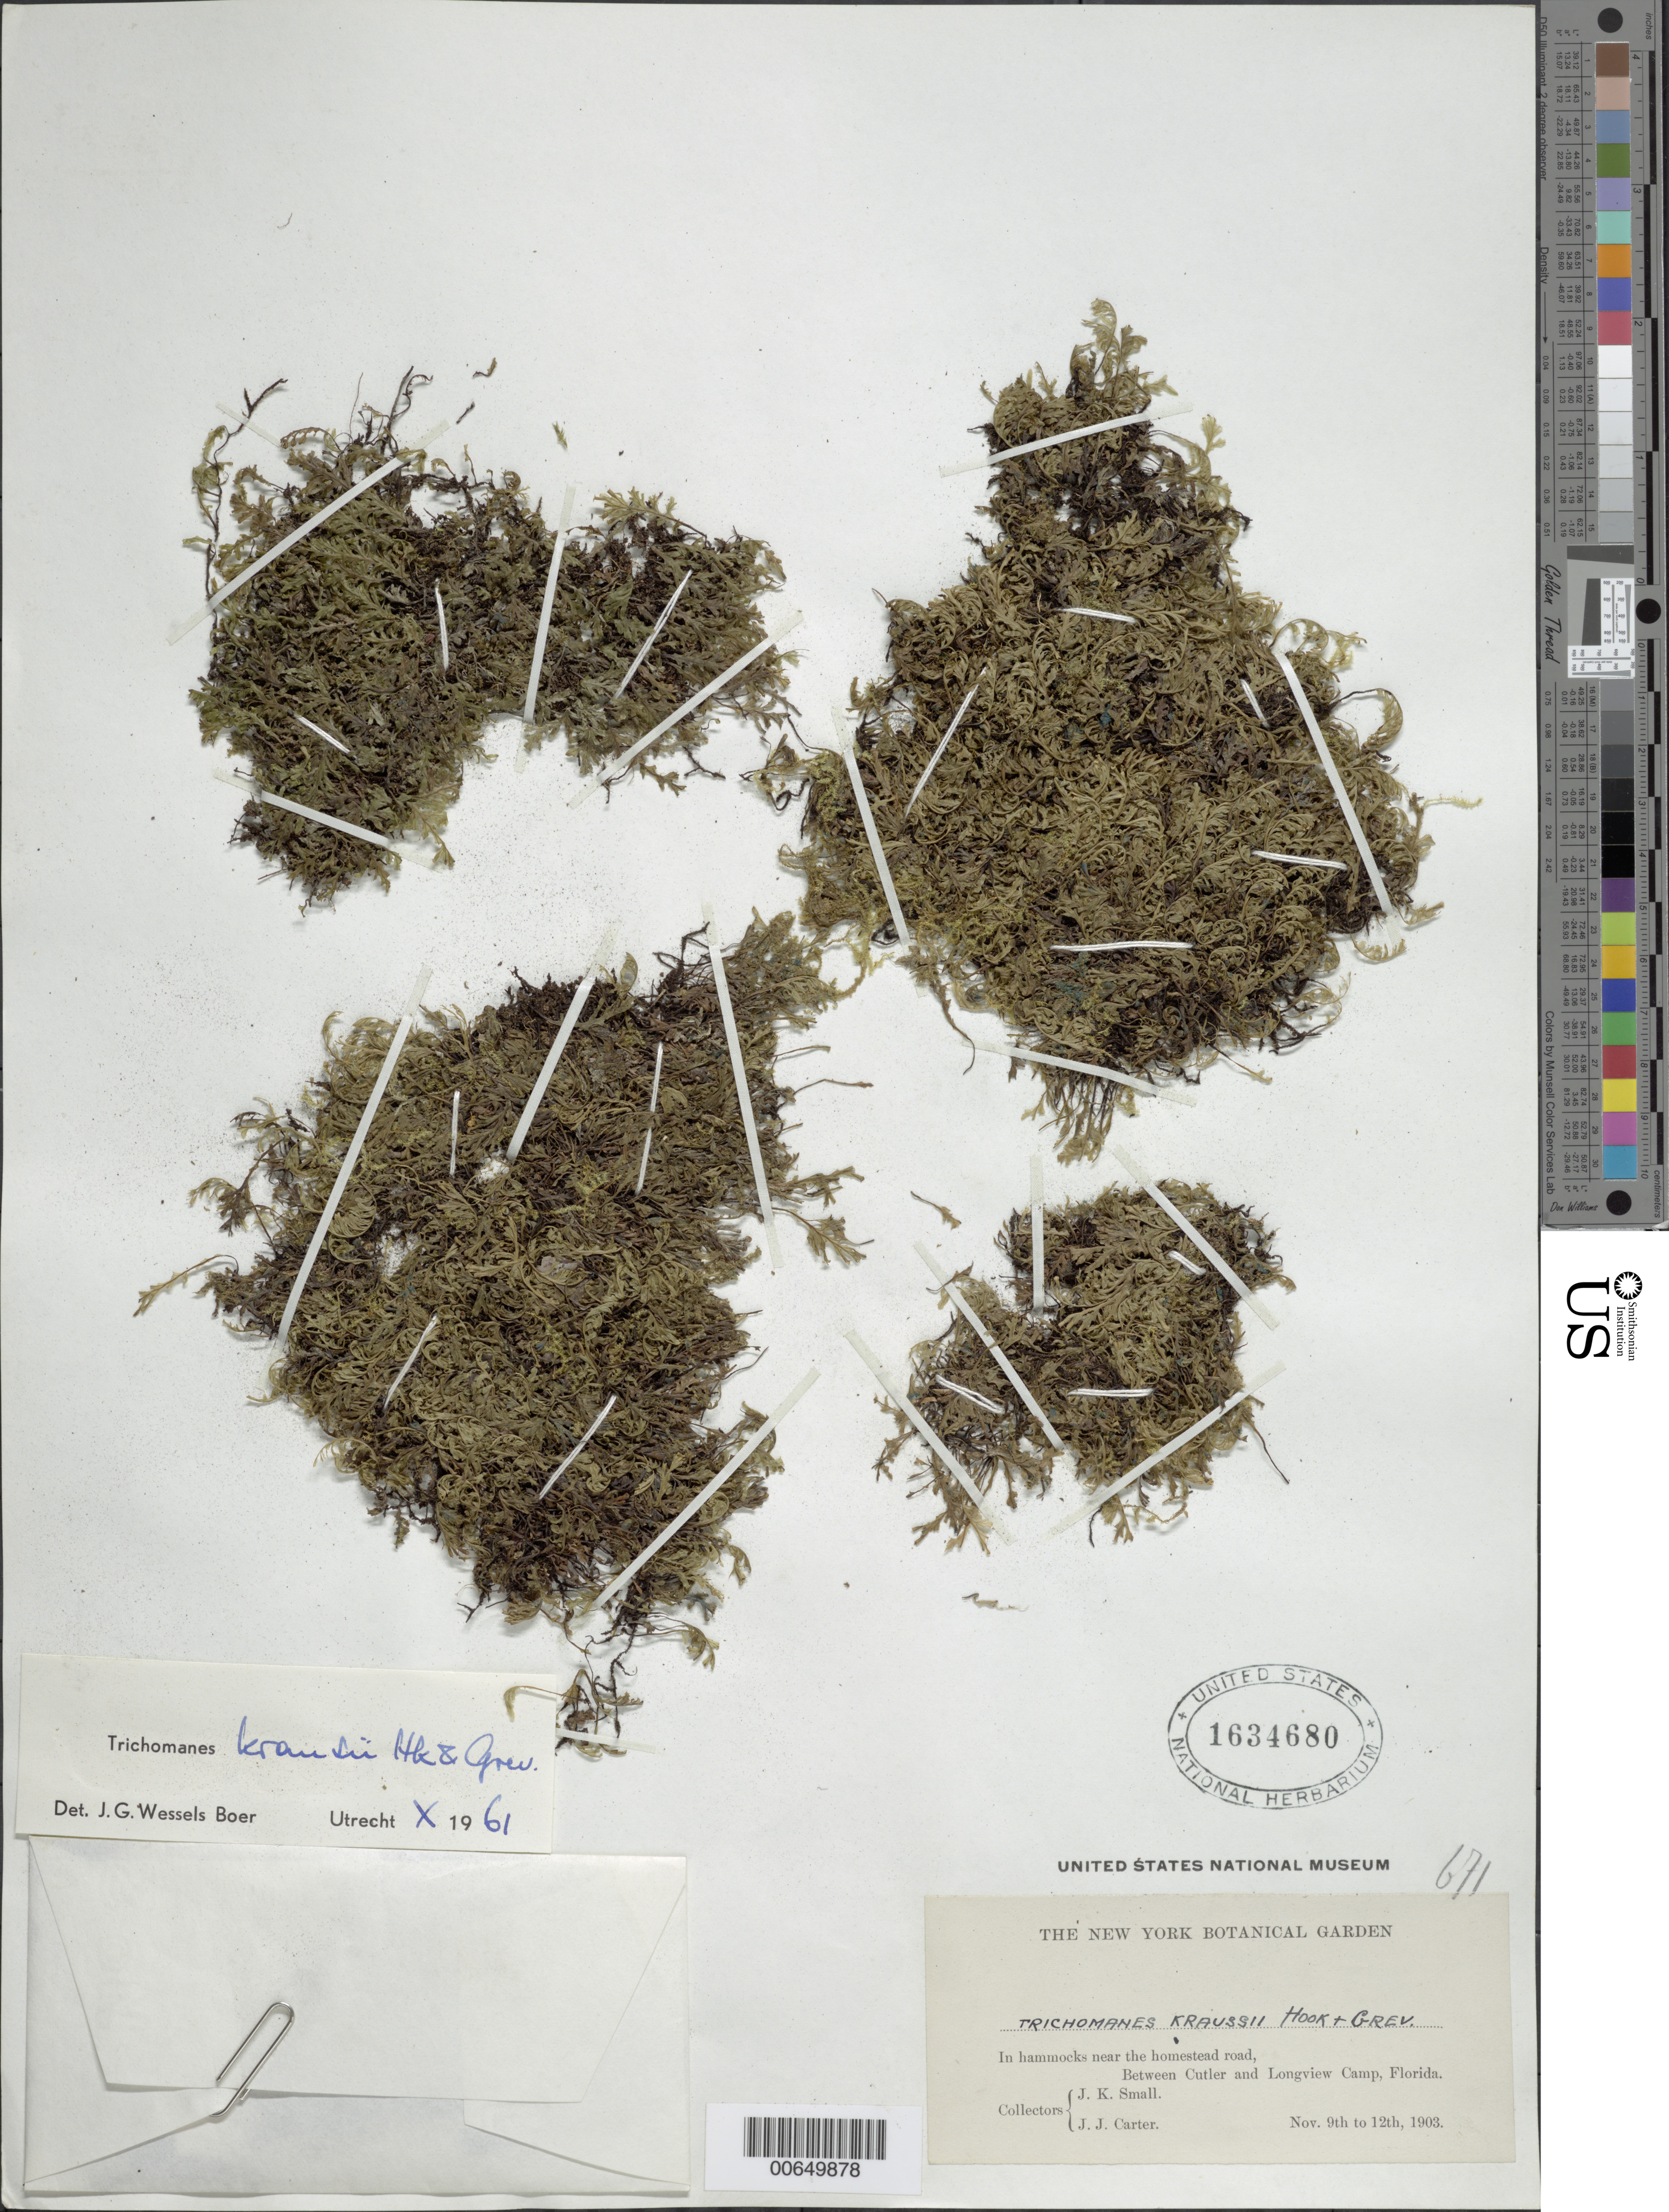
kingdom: Plantae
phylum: Tracheophyta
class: Polypodiopsida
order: Hymenophyllales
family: Hymenophyllaceae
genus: Didymoglossum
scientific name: Didymoglossum kraussii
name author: (Hook. & Grev.) C. Presl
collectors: J. K. Small & J. J. Carter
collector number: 1381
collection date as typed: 09 Nov 1903 to 12 Nov 1903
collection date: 1903-11-09/1903-11-12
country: United States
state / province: Florida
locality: Near the Homestead trail, near Camp Longview.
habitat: In hammocks.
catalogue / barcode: US 1634680